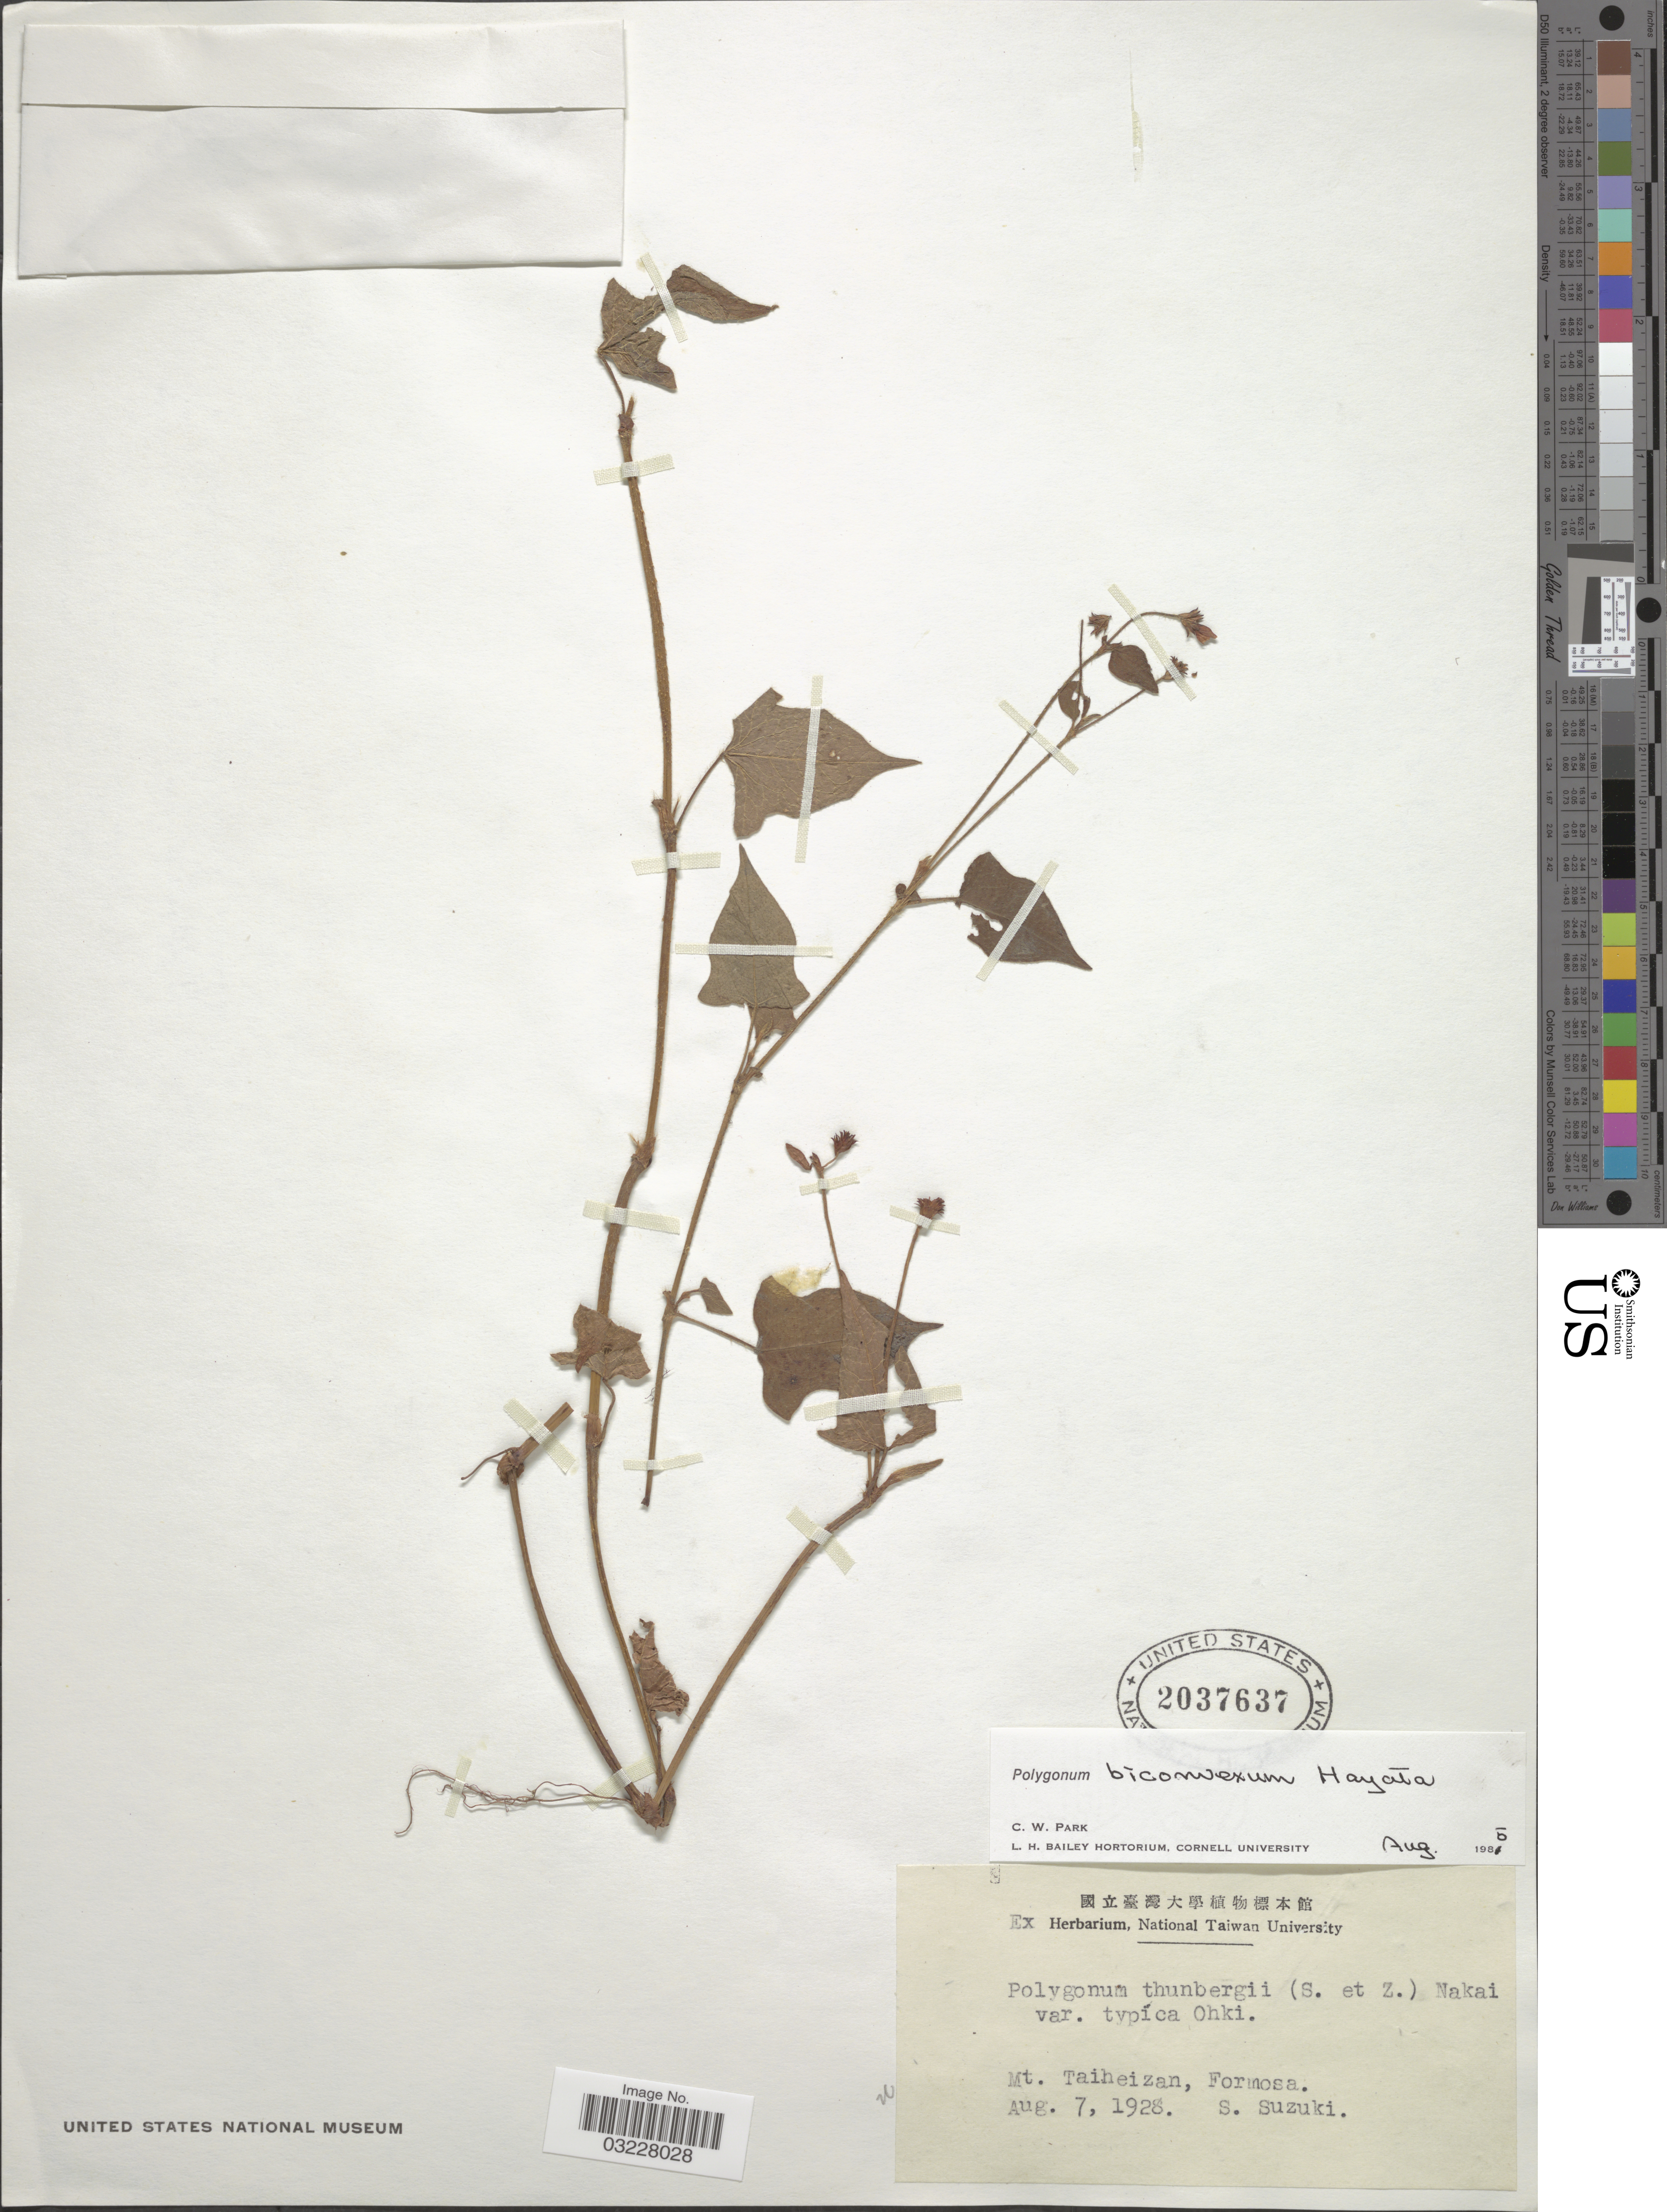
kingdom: Plantae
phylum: Tracheophyta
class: Magnoliopsida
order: Caryophyllales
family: Polygonaceae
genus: Polygonum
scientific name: Polygonum biconvexum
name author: Hayata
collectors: S. Suzuki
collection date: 1928-08-07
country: Taiwan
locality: Mt. Taiheizan, Formosa.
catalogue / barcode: US 2037637